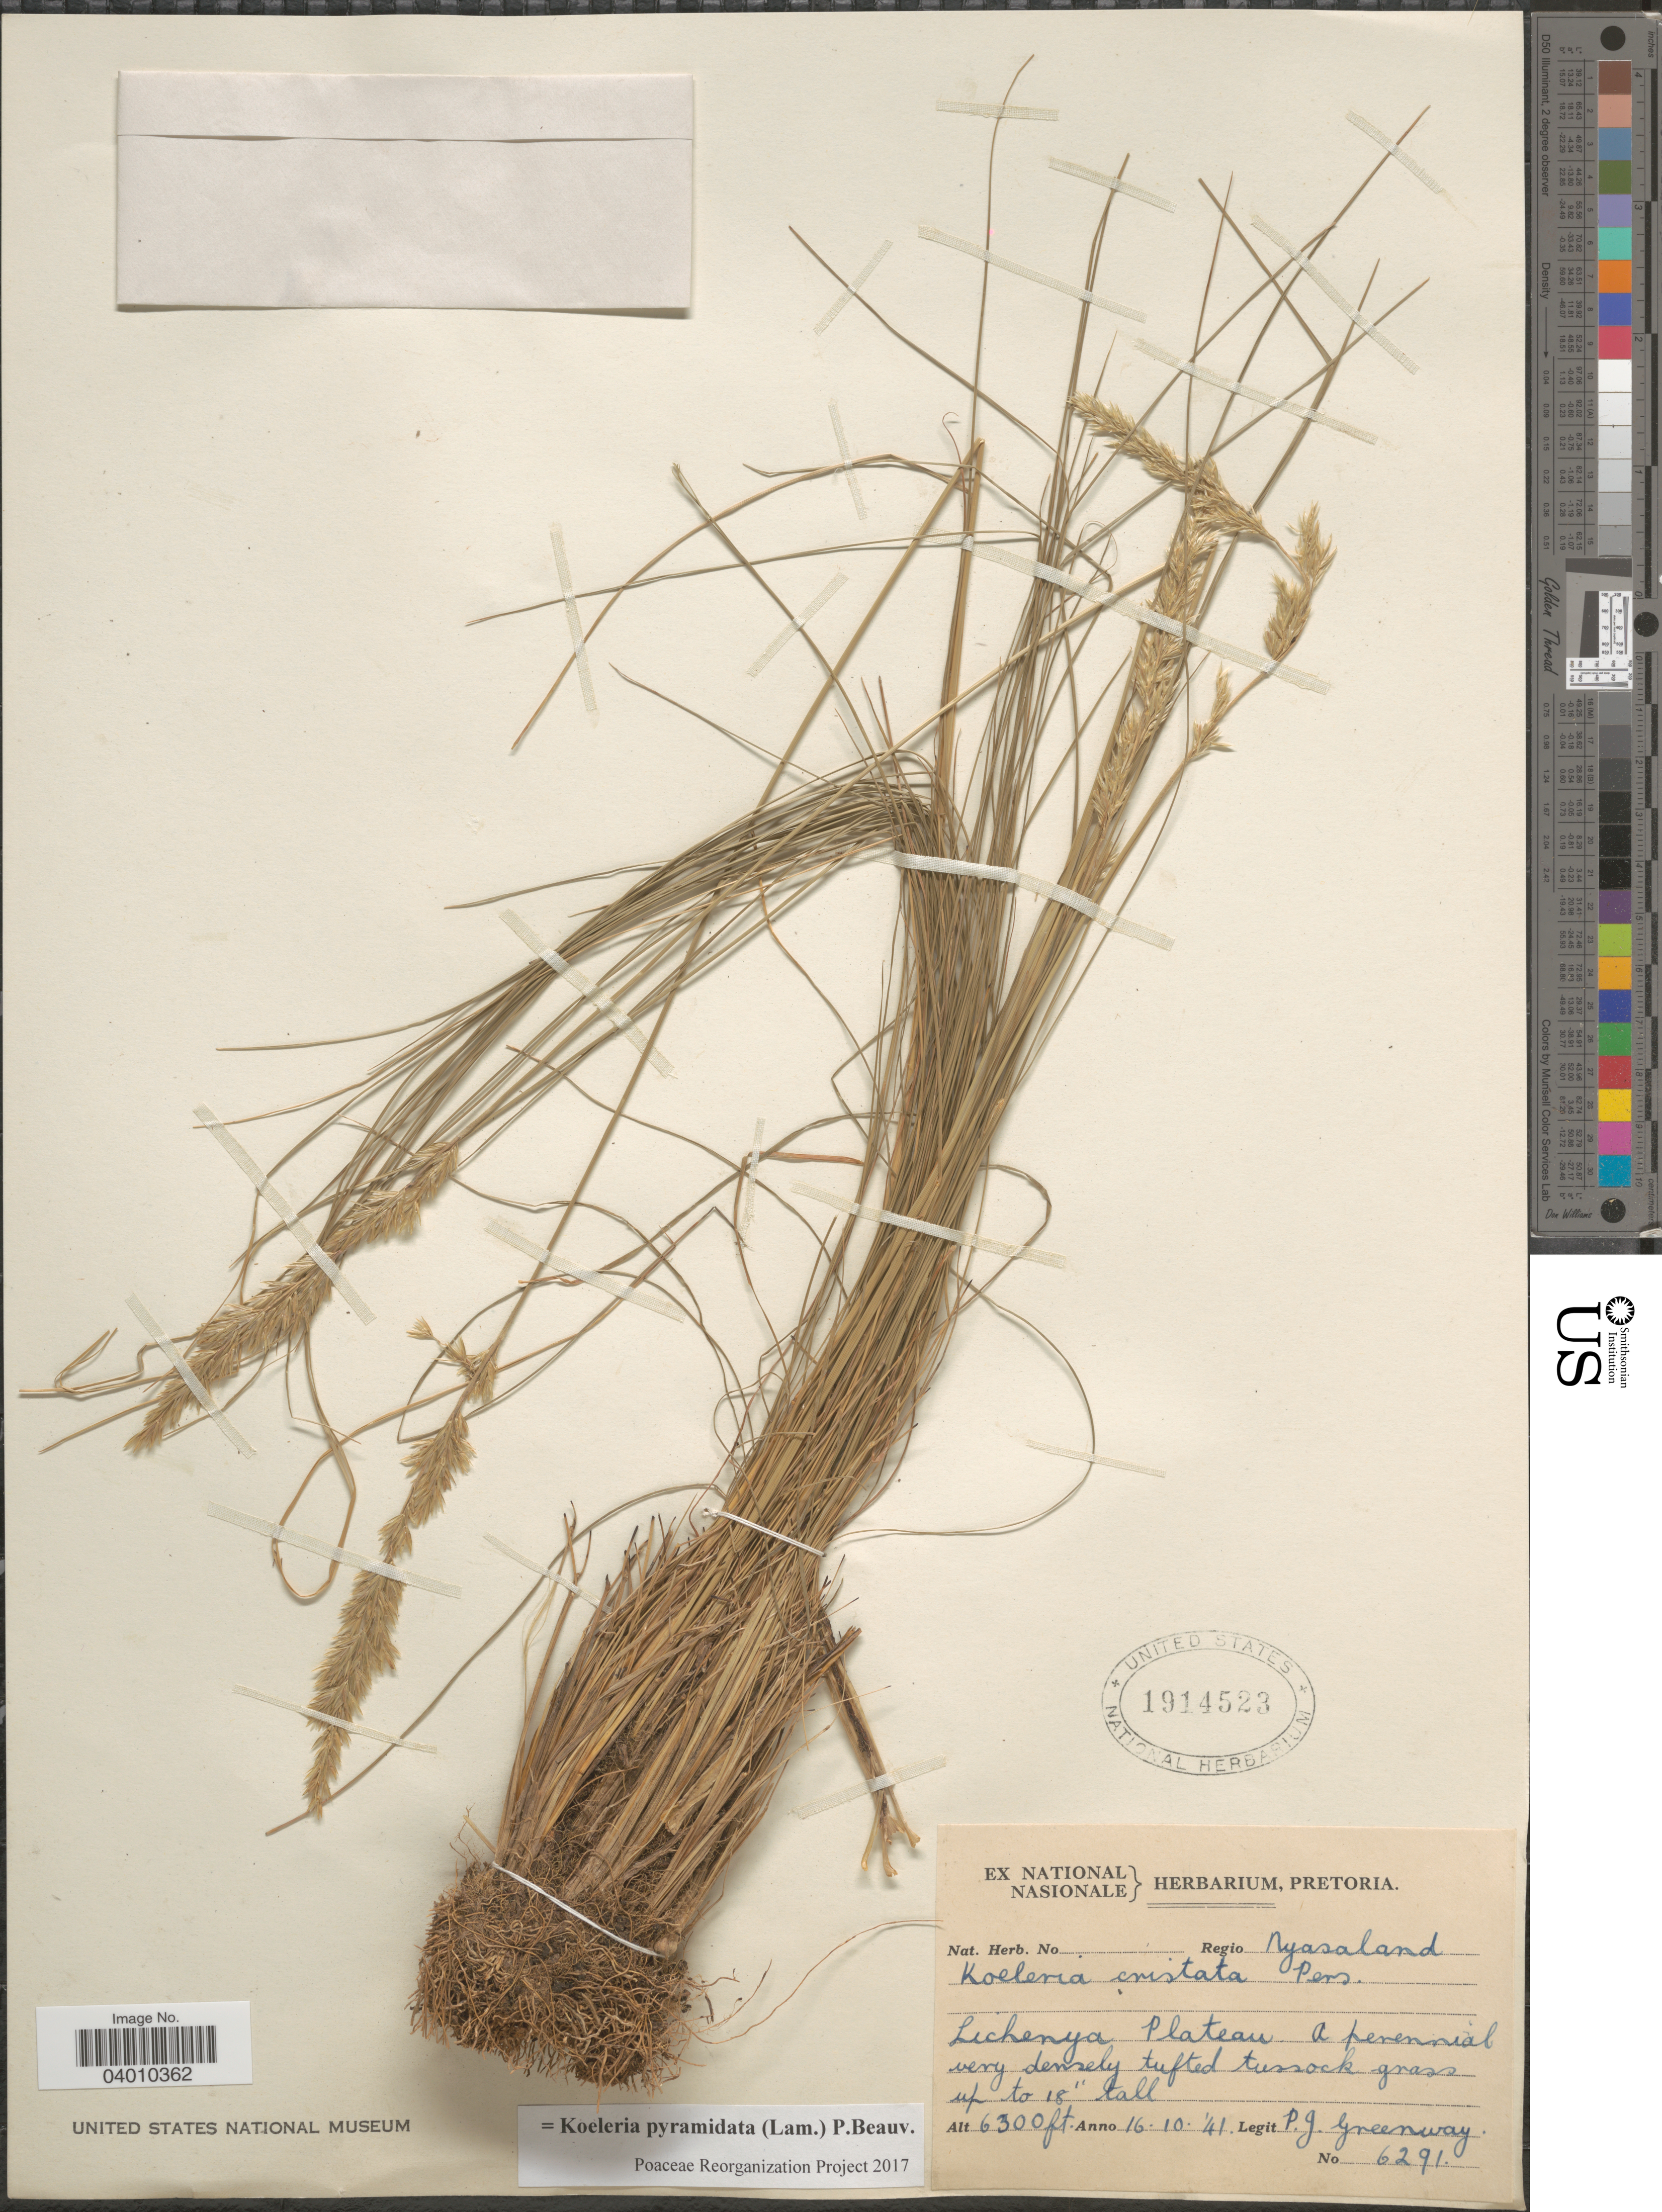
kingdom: Plantae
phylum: Tracheophyta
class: Liliopsida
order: Poales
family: Poaceae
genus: Koeleria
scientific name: Koeleria pyramidata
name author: (Lam.) P. Beauv.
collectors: P. J. Greenway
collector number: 6291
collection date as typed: Transcribed d/m/y: 16/10/41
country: Malawi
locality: Regio Nyasaland. Lichenya Plateau.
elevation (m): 1920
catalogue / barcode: US 1914523